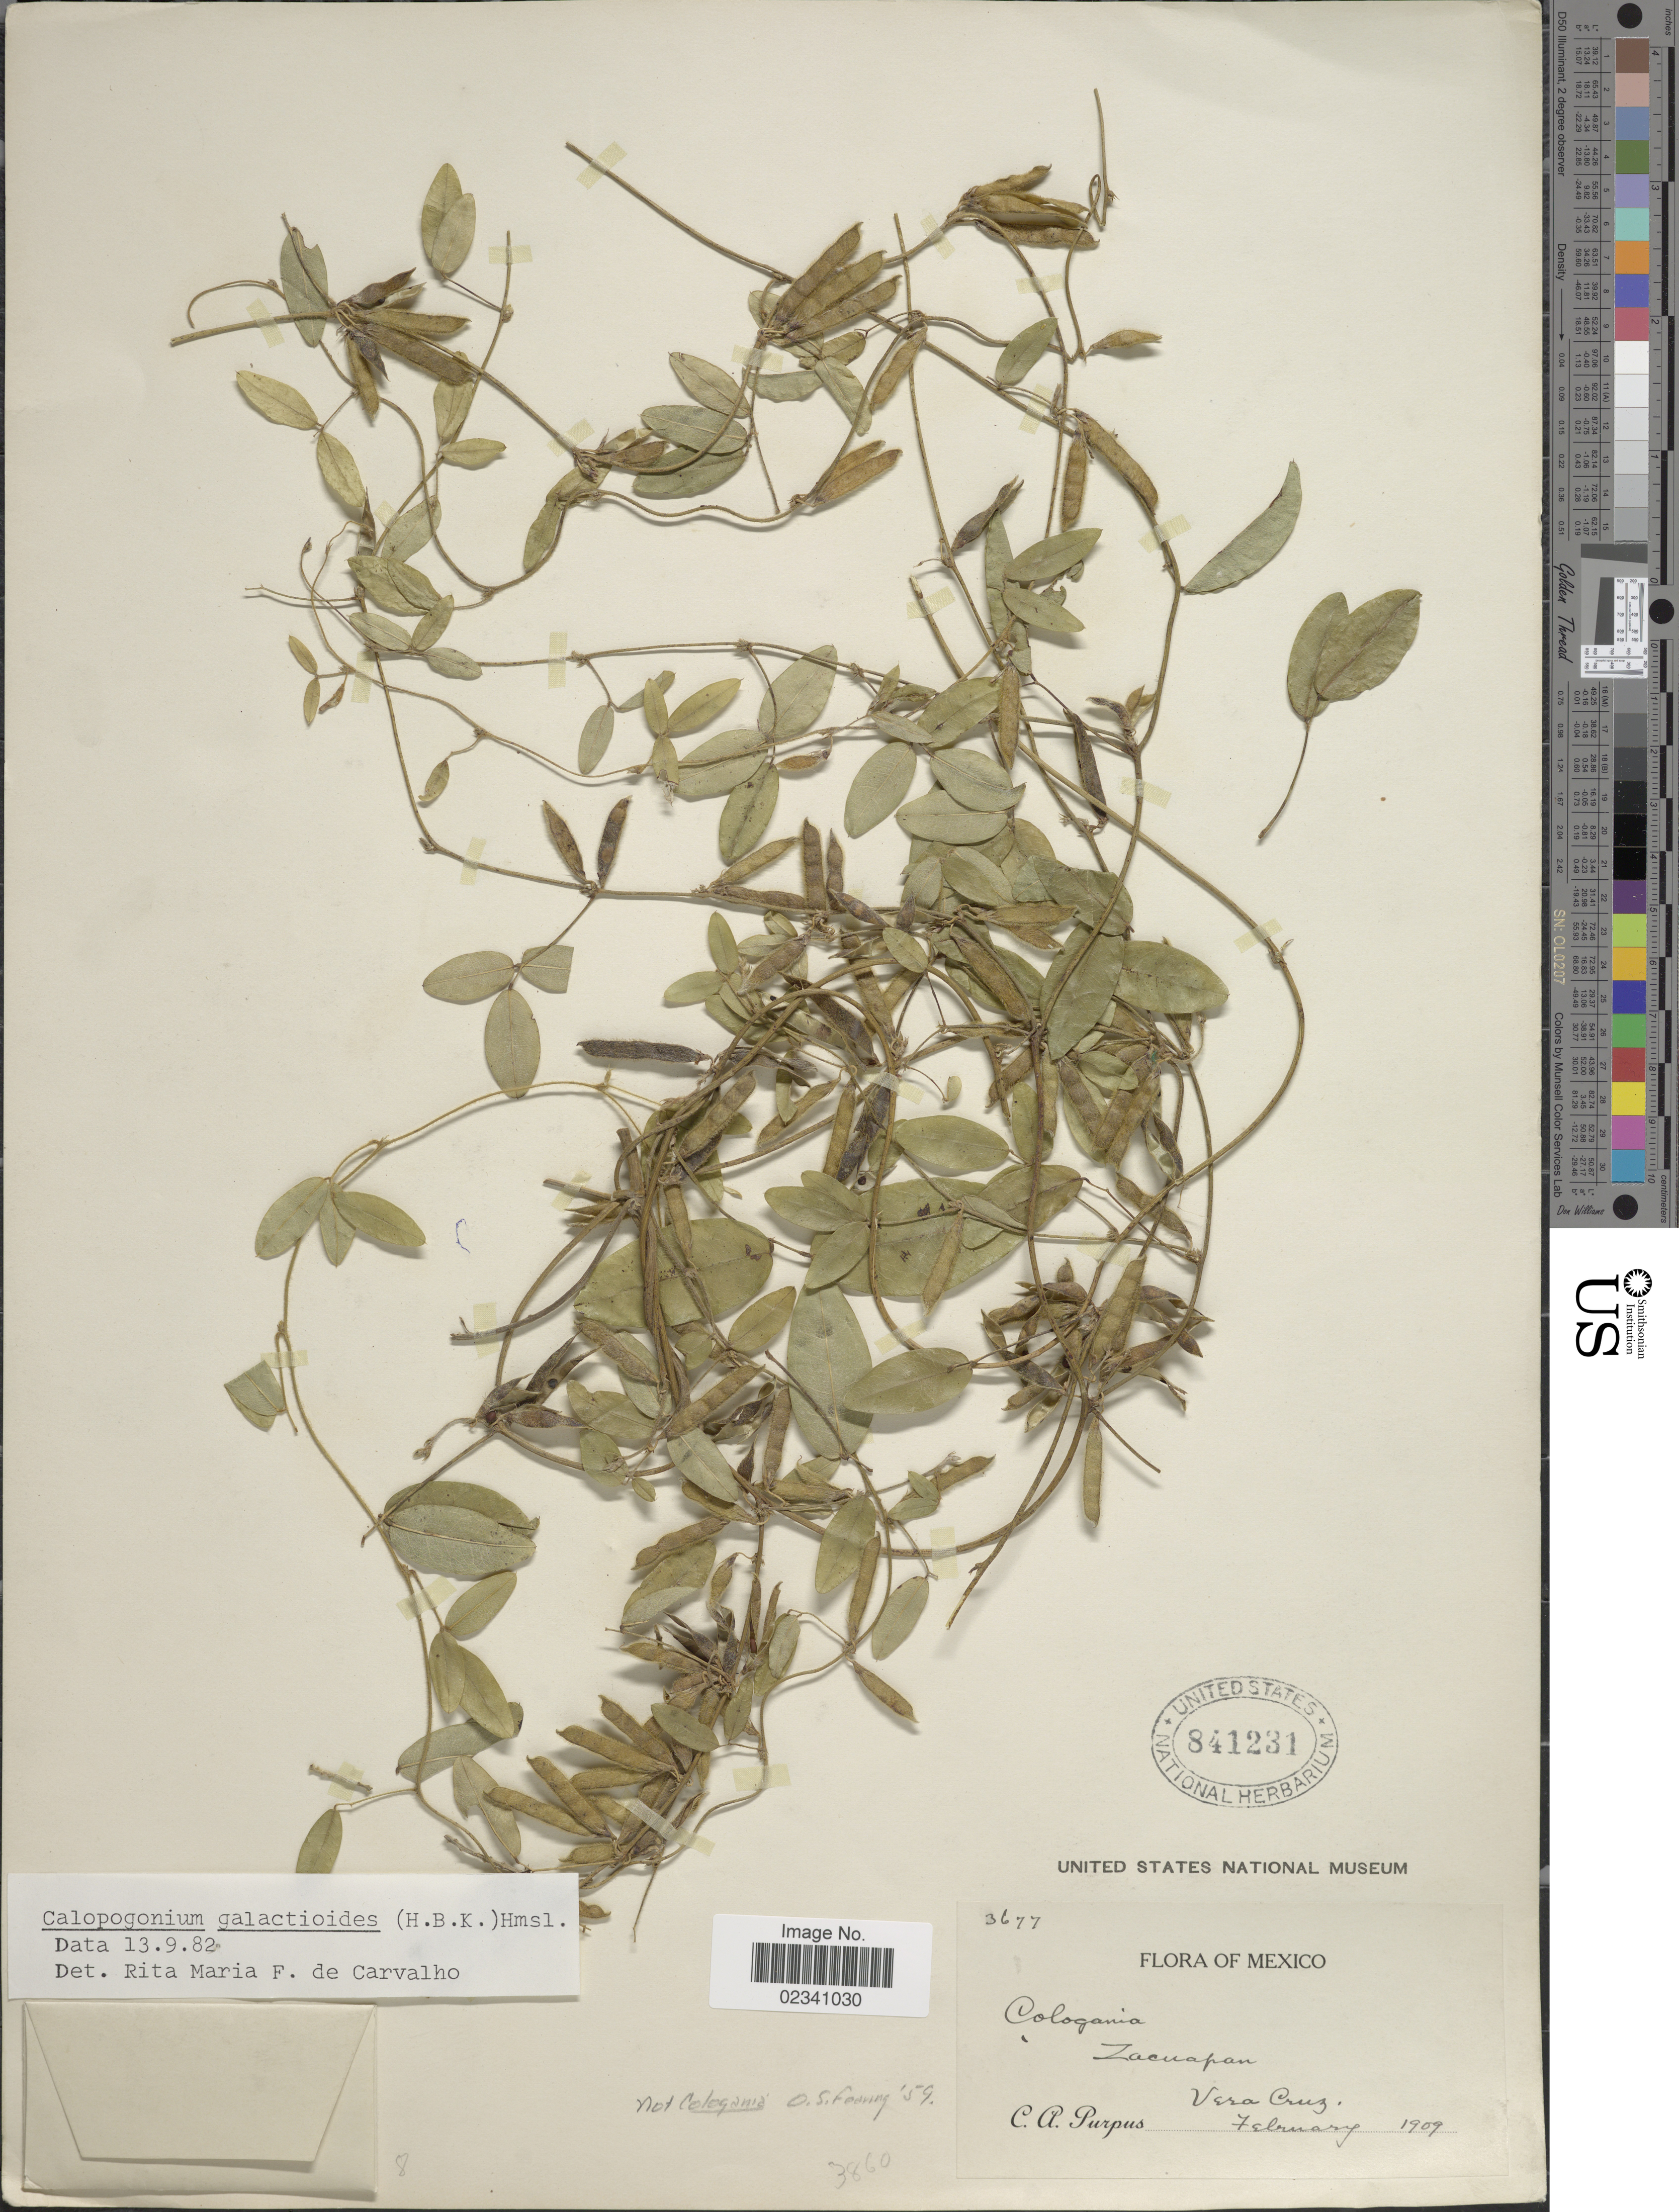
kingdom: Plantae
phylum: Tracheophyta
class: Magnoliopsida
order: Fabales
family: Fabaceae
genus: Calopogonium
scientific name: Calopogonium galactioides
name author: (Kunth) Hemsl.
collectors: C. A. Purpus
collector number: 3677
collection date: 1909-02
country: Mexico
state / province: Veracruz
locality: Zacuapan, Vera Cruz.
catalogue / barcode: US 841231